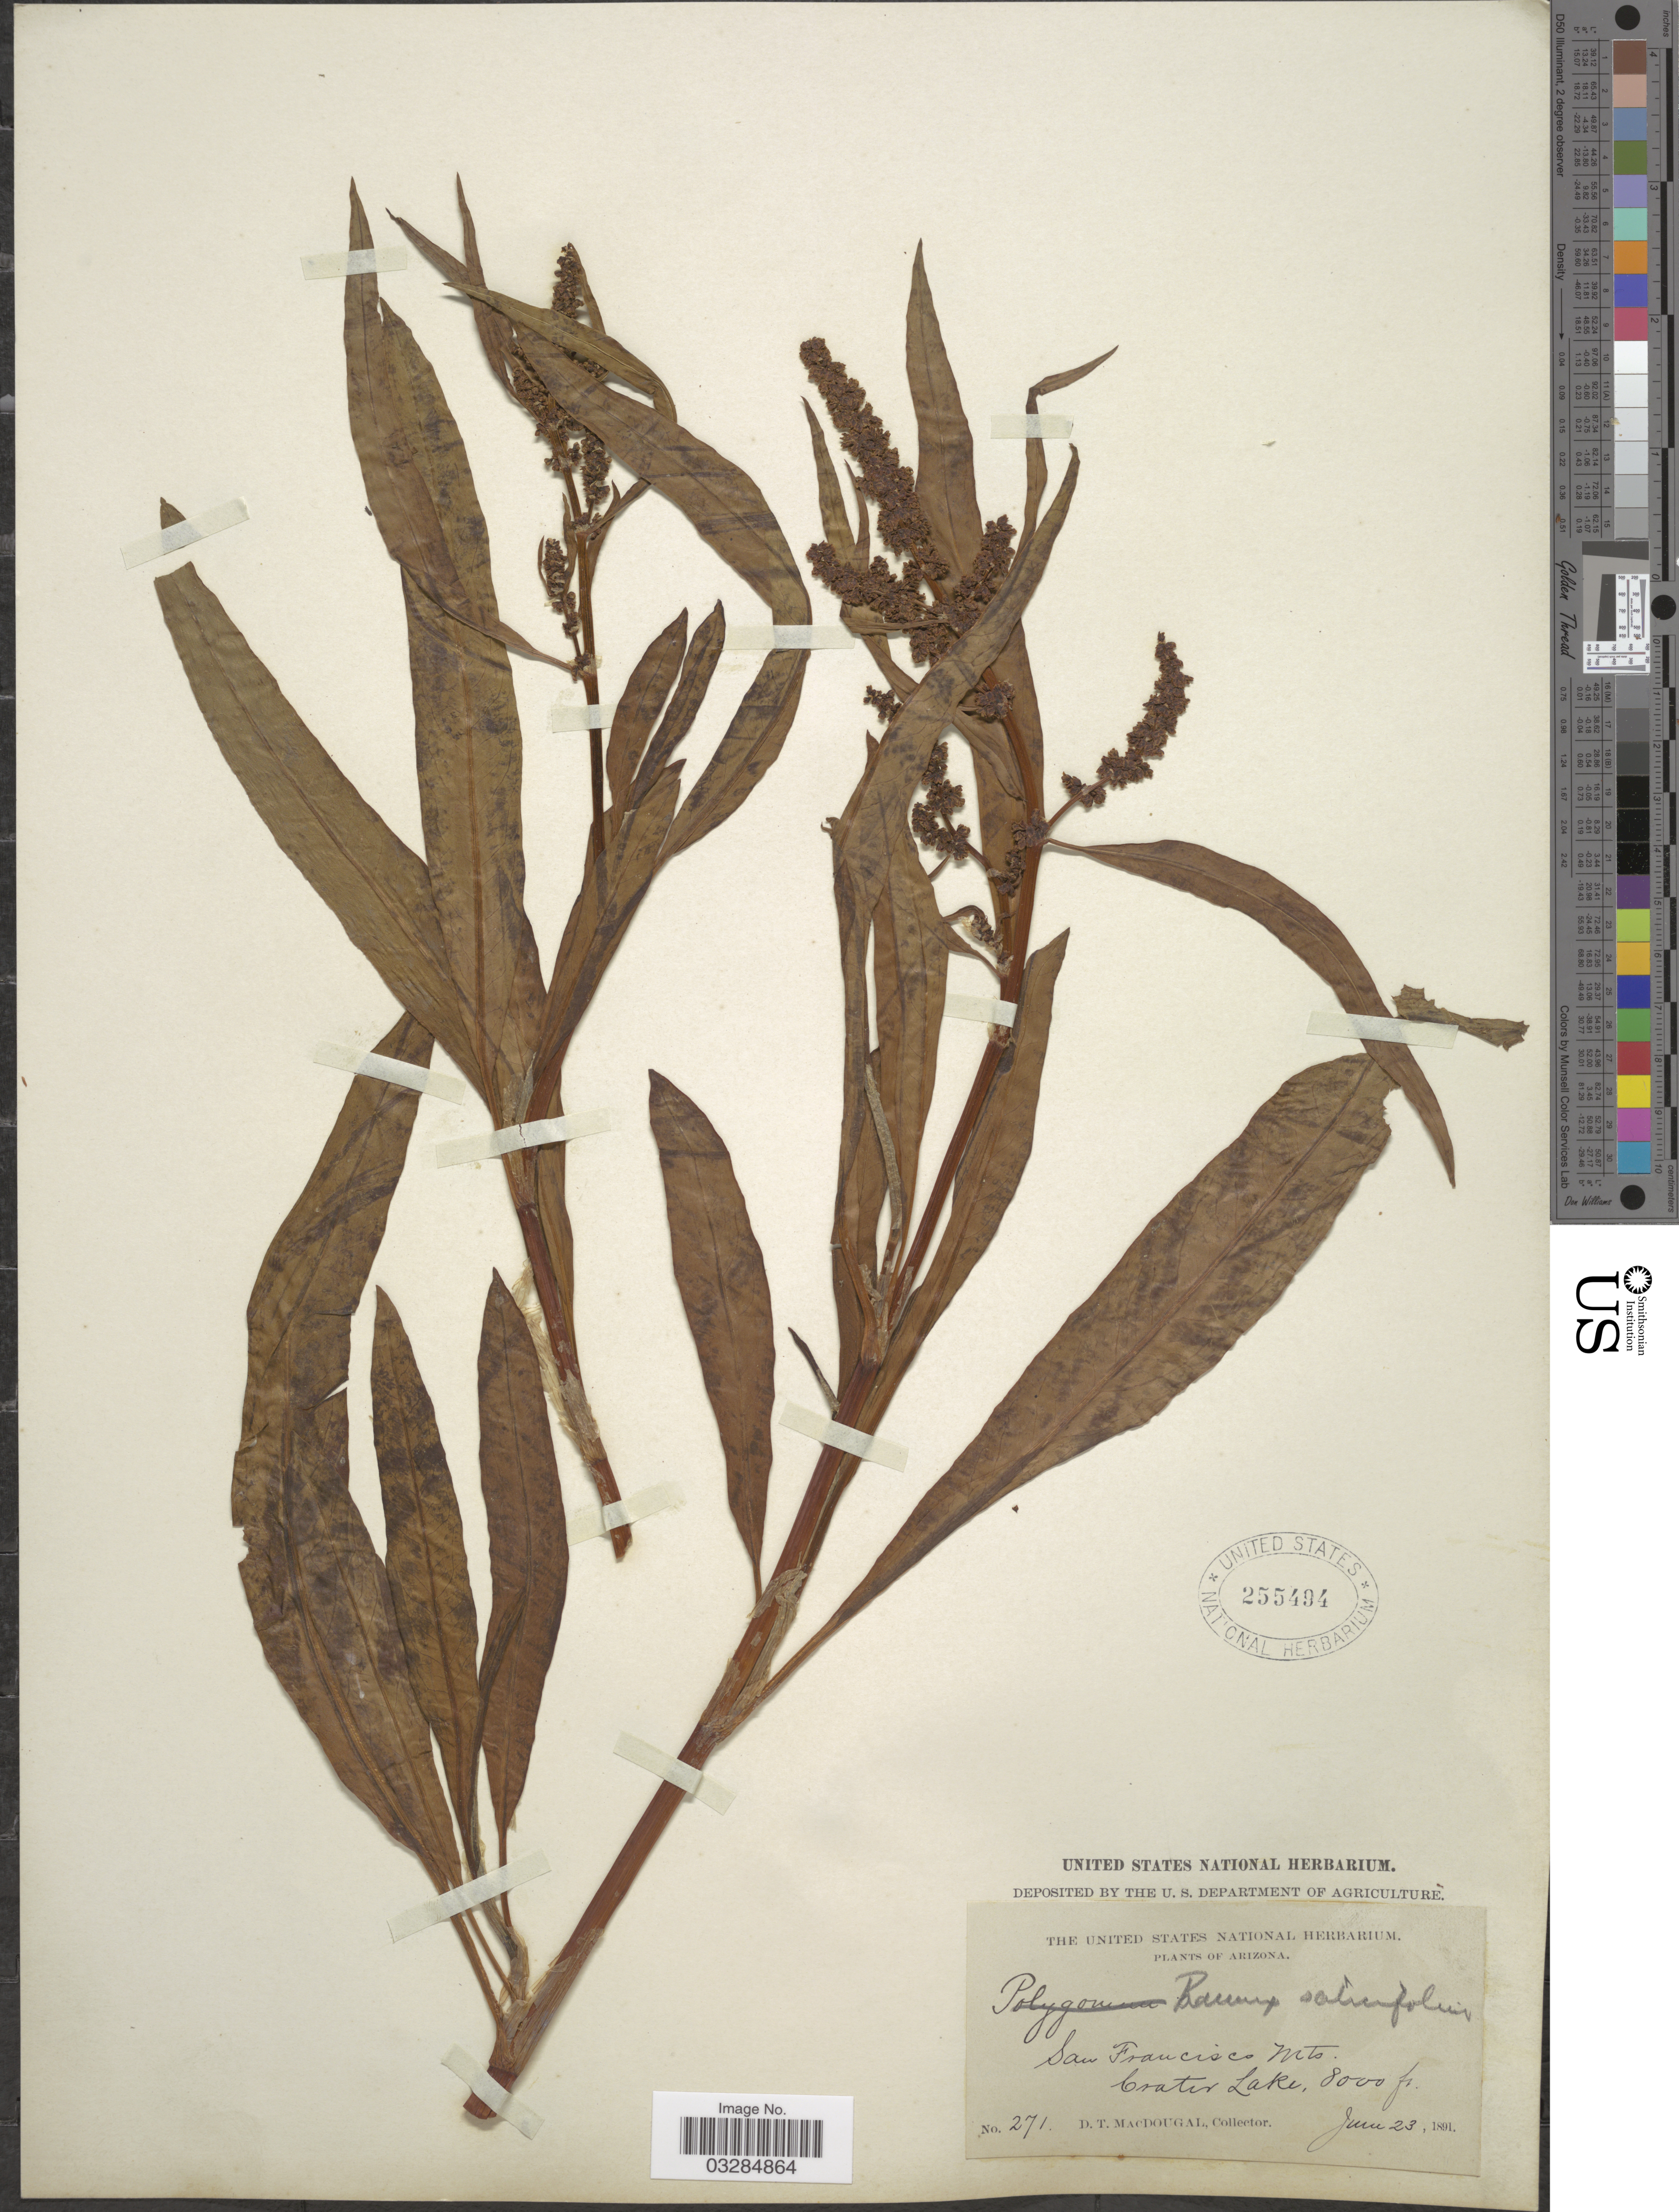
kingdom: Plantae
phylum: Tracheophyta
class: Magnoliopsida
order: Caryophyllales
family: Polygonaceae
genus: Rumex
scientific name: Rumex triangulivalvis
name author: (Danser) Rech. f.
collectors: D. T. MacDougal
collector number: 271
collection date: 1891-06-23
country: United States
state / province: Arizona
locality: San Francisco Mts. Crater Lake.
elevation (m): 2438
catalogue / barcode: US 255494